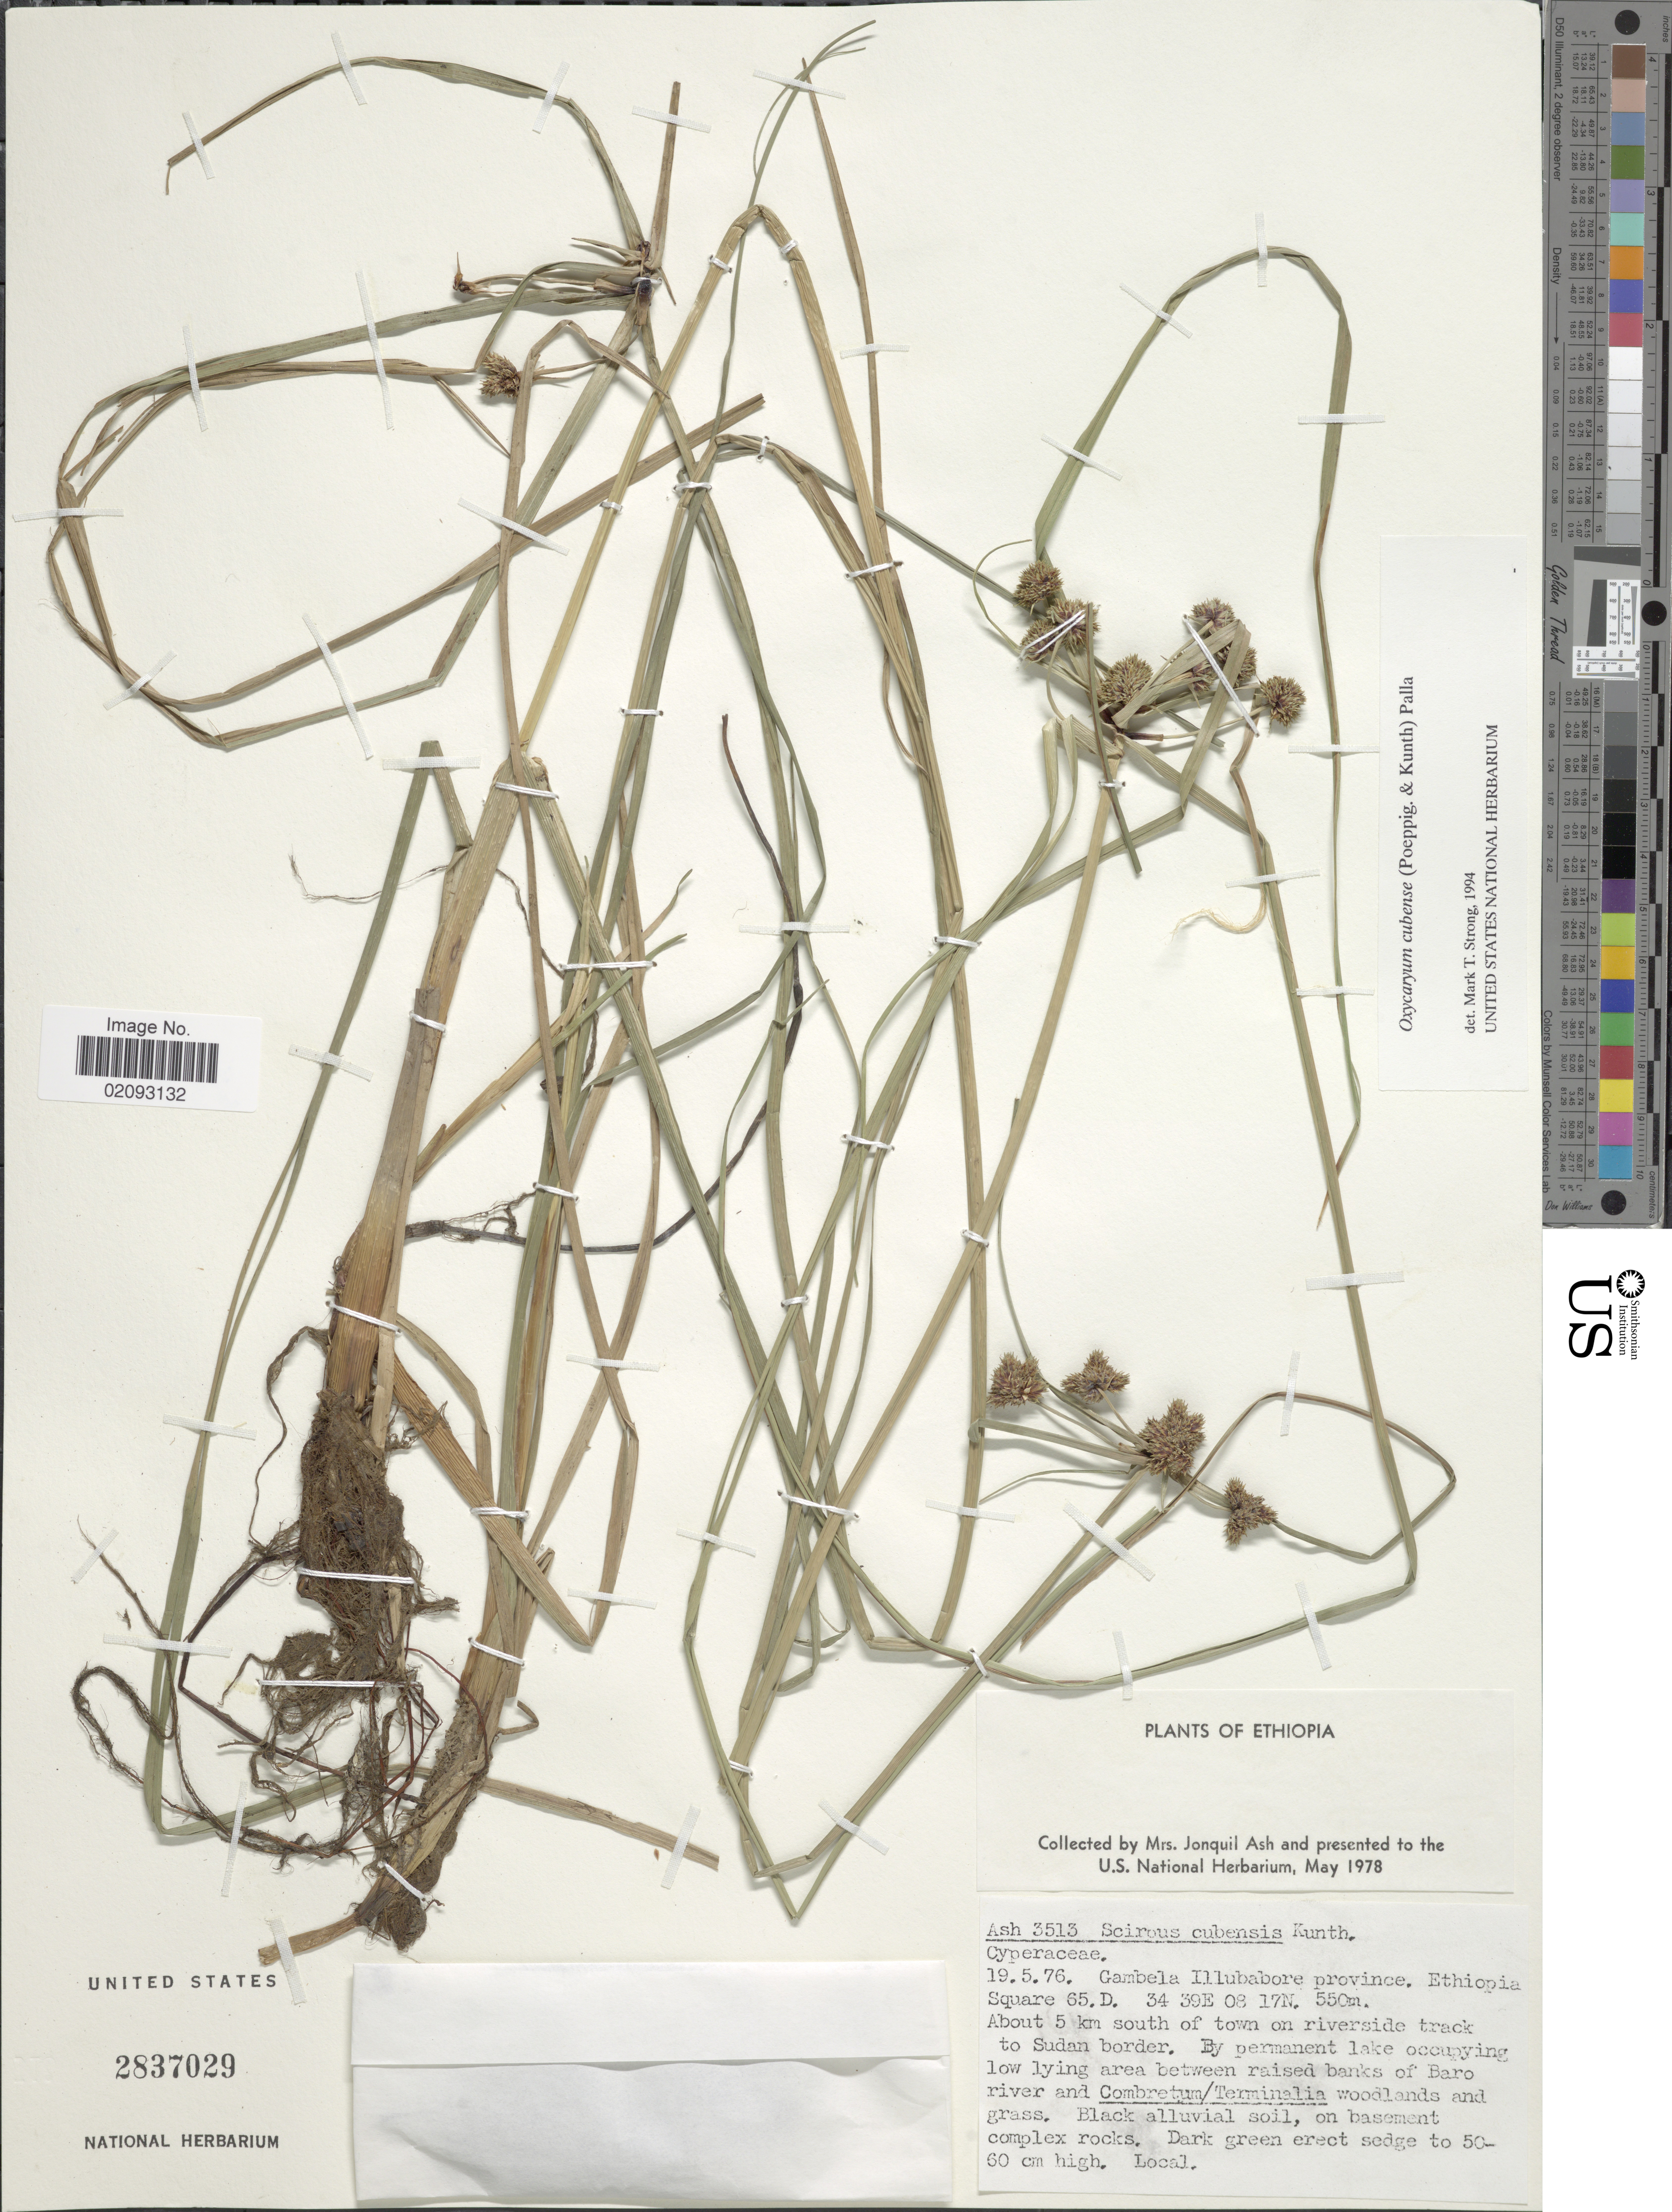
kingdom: Plantae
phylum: Tracheophyta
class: Liliopsida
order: Poales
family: Cyperaceae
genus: Cyperus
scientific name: Cyperus blepharoleptos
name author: Steud.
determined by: Strong, Mark T., (BOT), Smithsonian Institution - National Museum of Natural History (UNITED STATES)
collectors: -. Ash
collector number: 3513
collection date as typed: Transcribed d/m/y: 19/5/76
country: Ethiopia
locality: Gabella Illubabore province, Square 65 D, About 5 km south of town on riverside track to Sudan border. By permanent lake occupying low lying area between raised banks of Baro river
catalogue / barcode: US 2837029